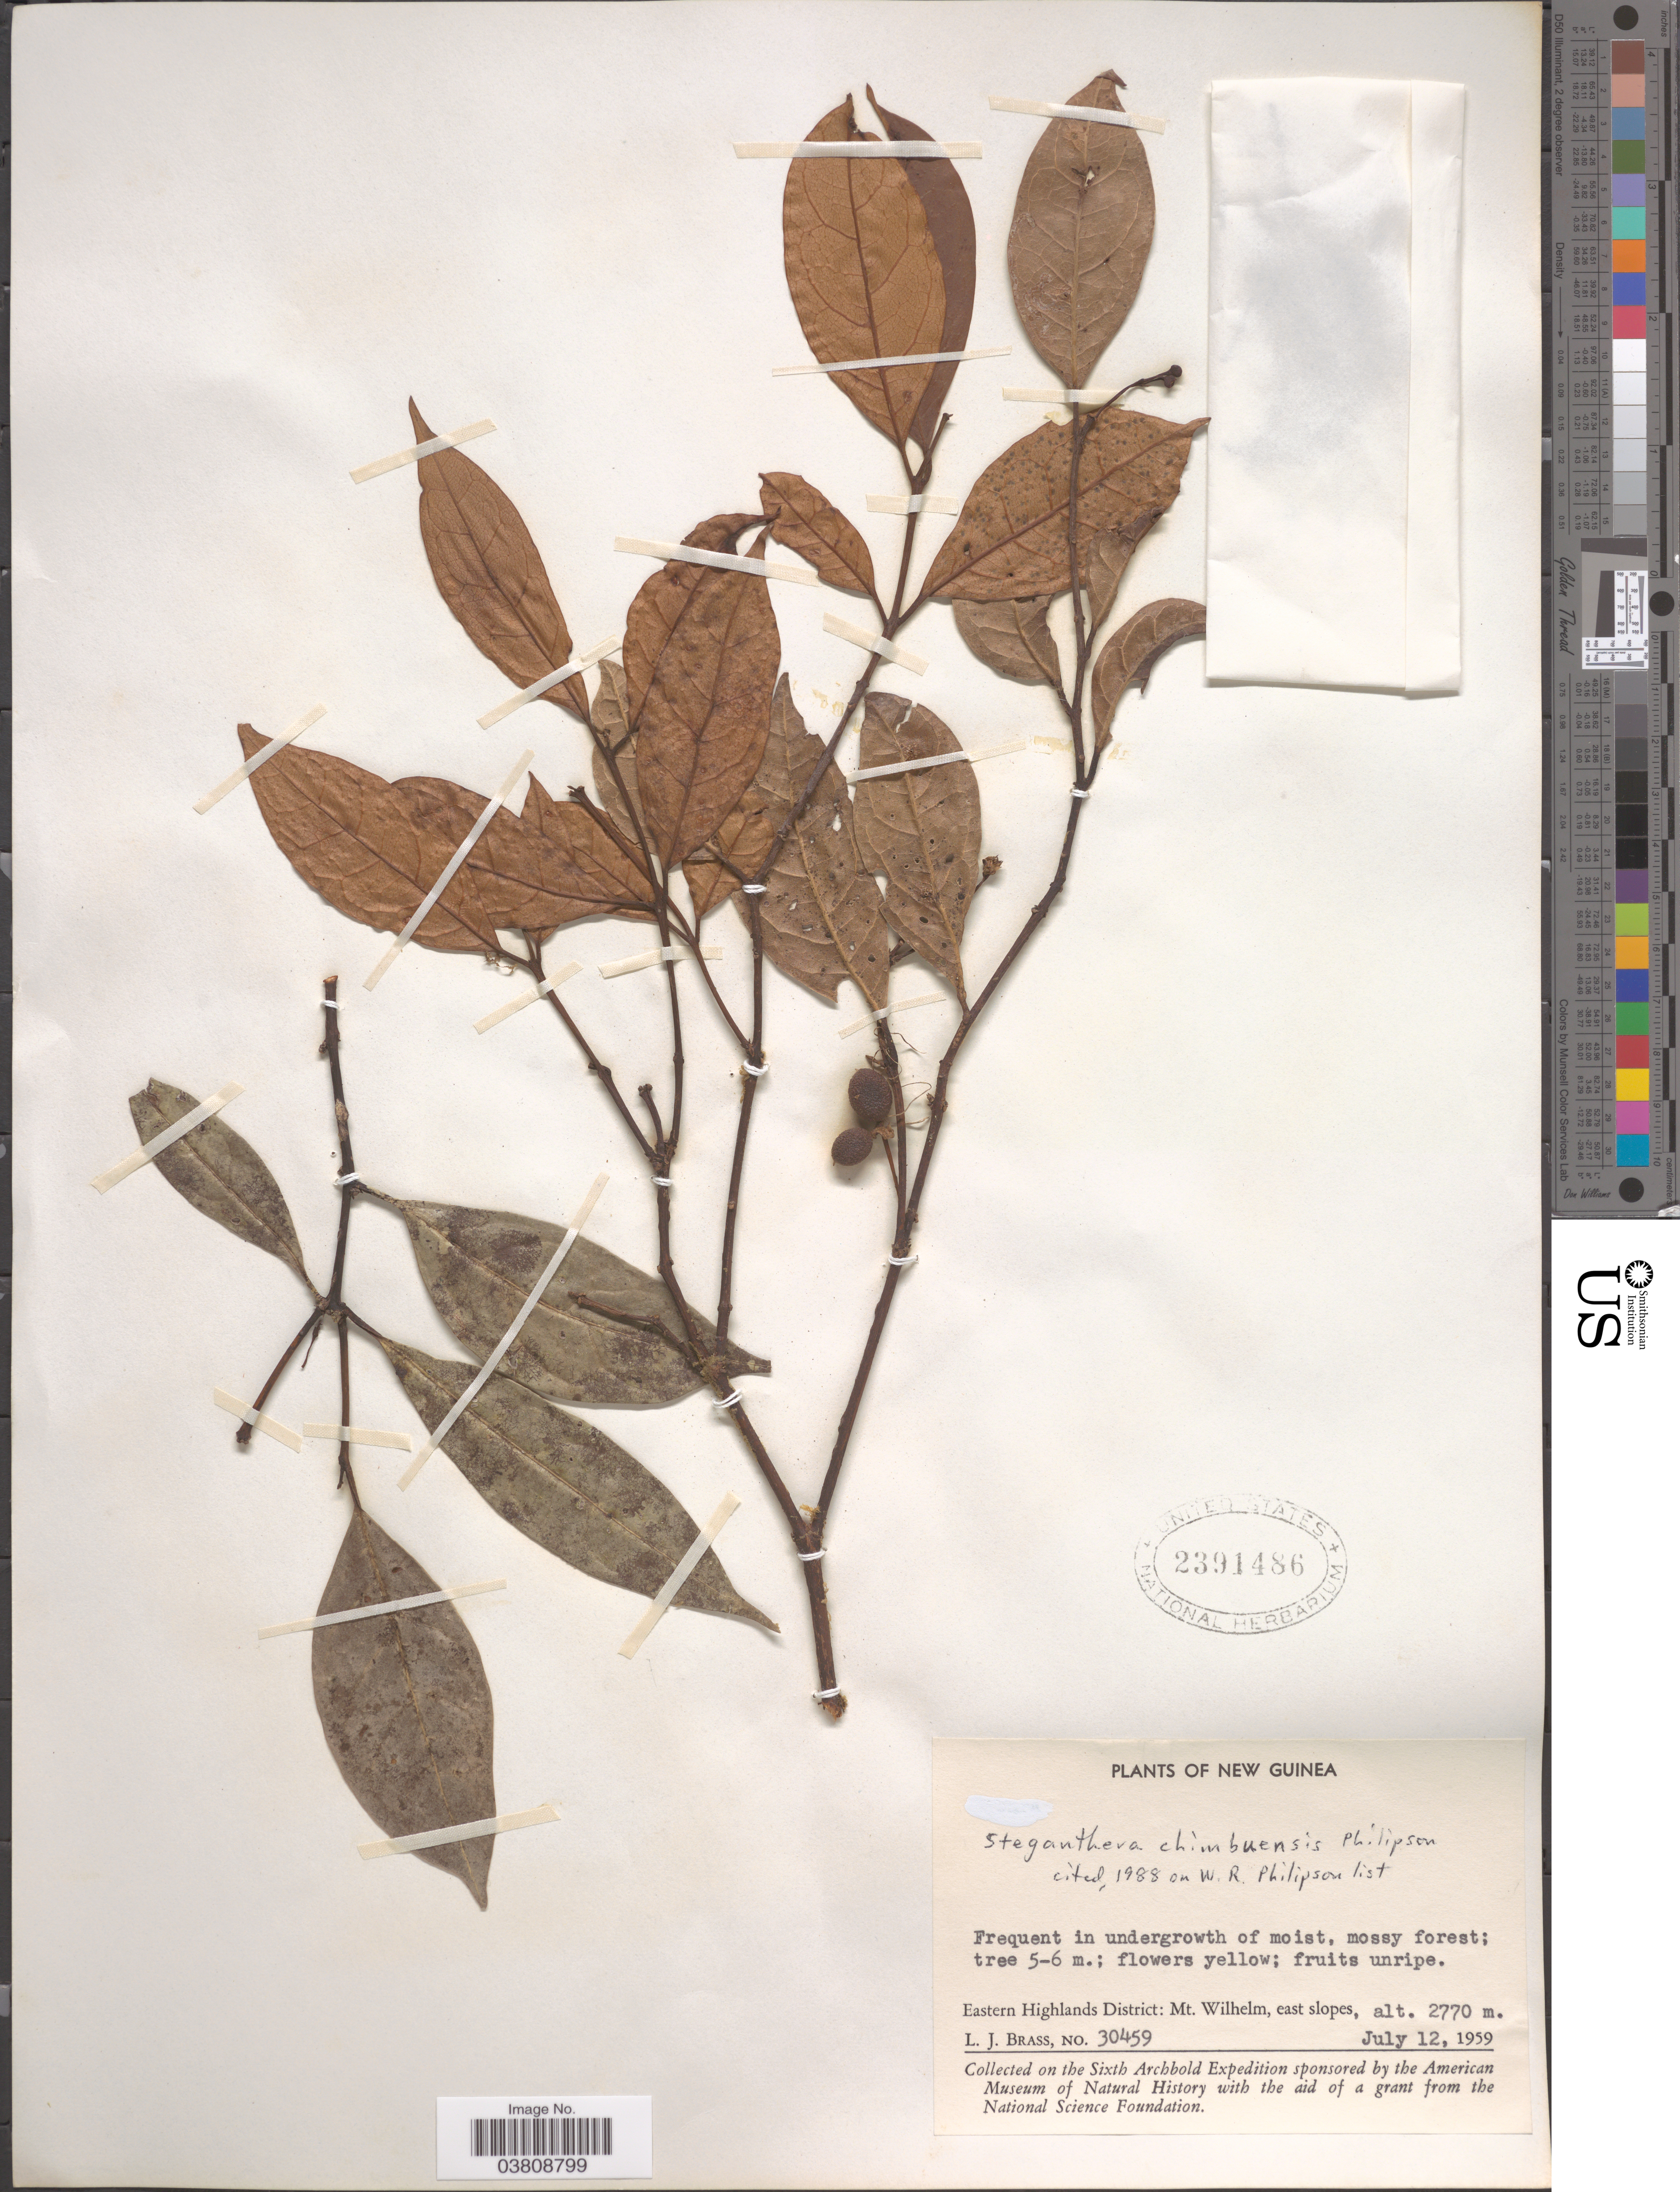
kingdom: Plantae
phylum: Tracheophyta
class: Magnoliopsida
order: Laurales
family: Monimiaceae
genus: Steganthera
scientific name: Steganthera chimbuensis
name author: Philipson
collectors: L. J. Brass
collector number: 30459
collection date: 1959-07-12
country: Papua New Guinea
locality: New Guinea. Eastern Highlands District: Mt. Wilhelm, east slopes.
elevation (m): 2770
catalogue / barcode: US 2391486